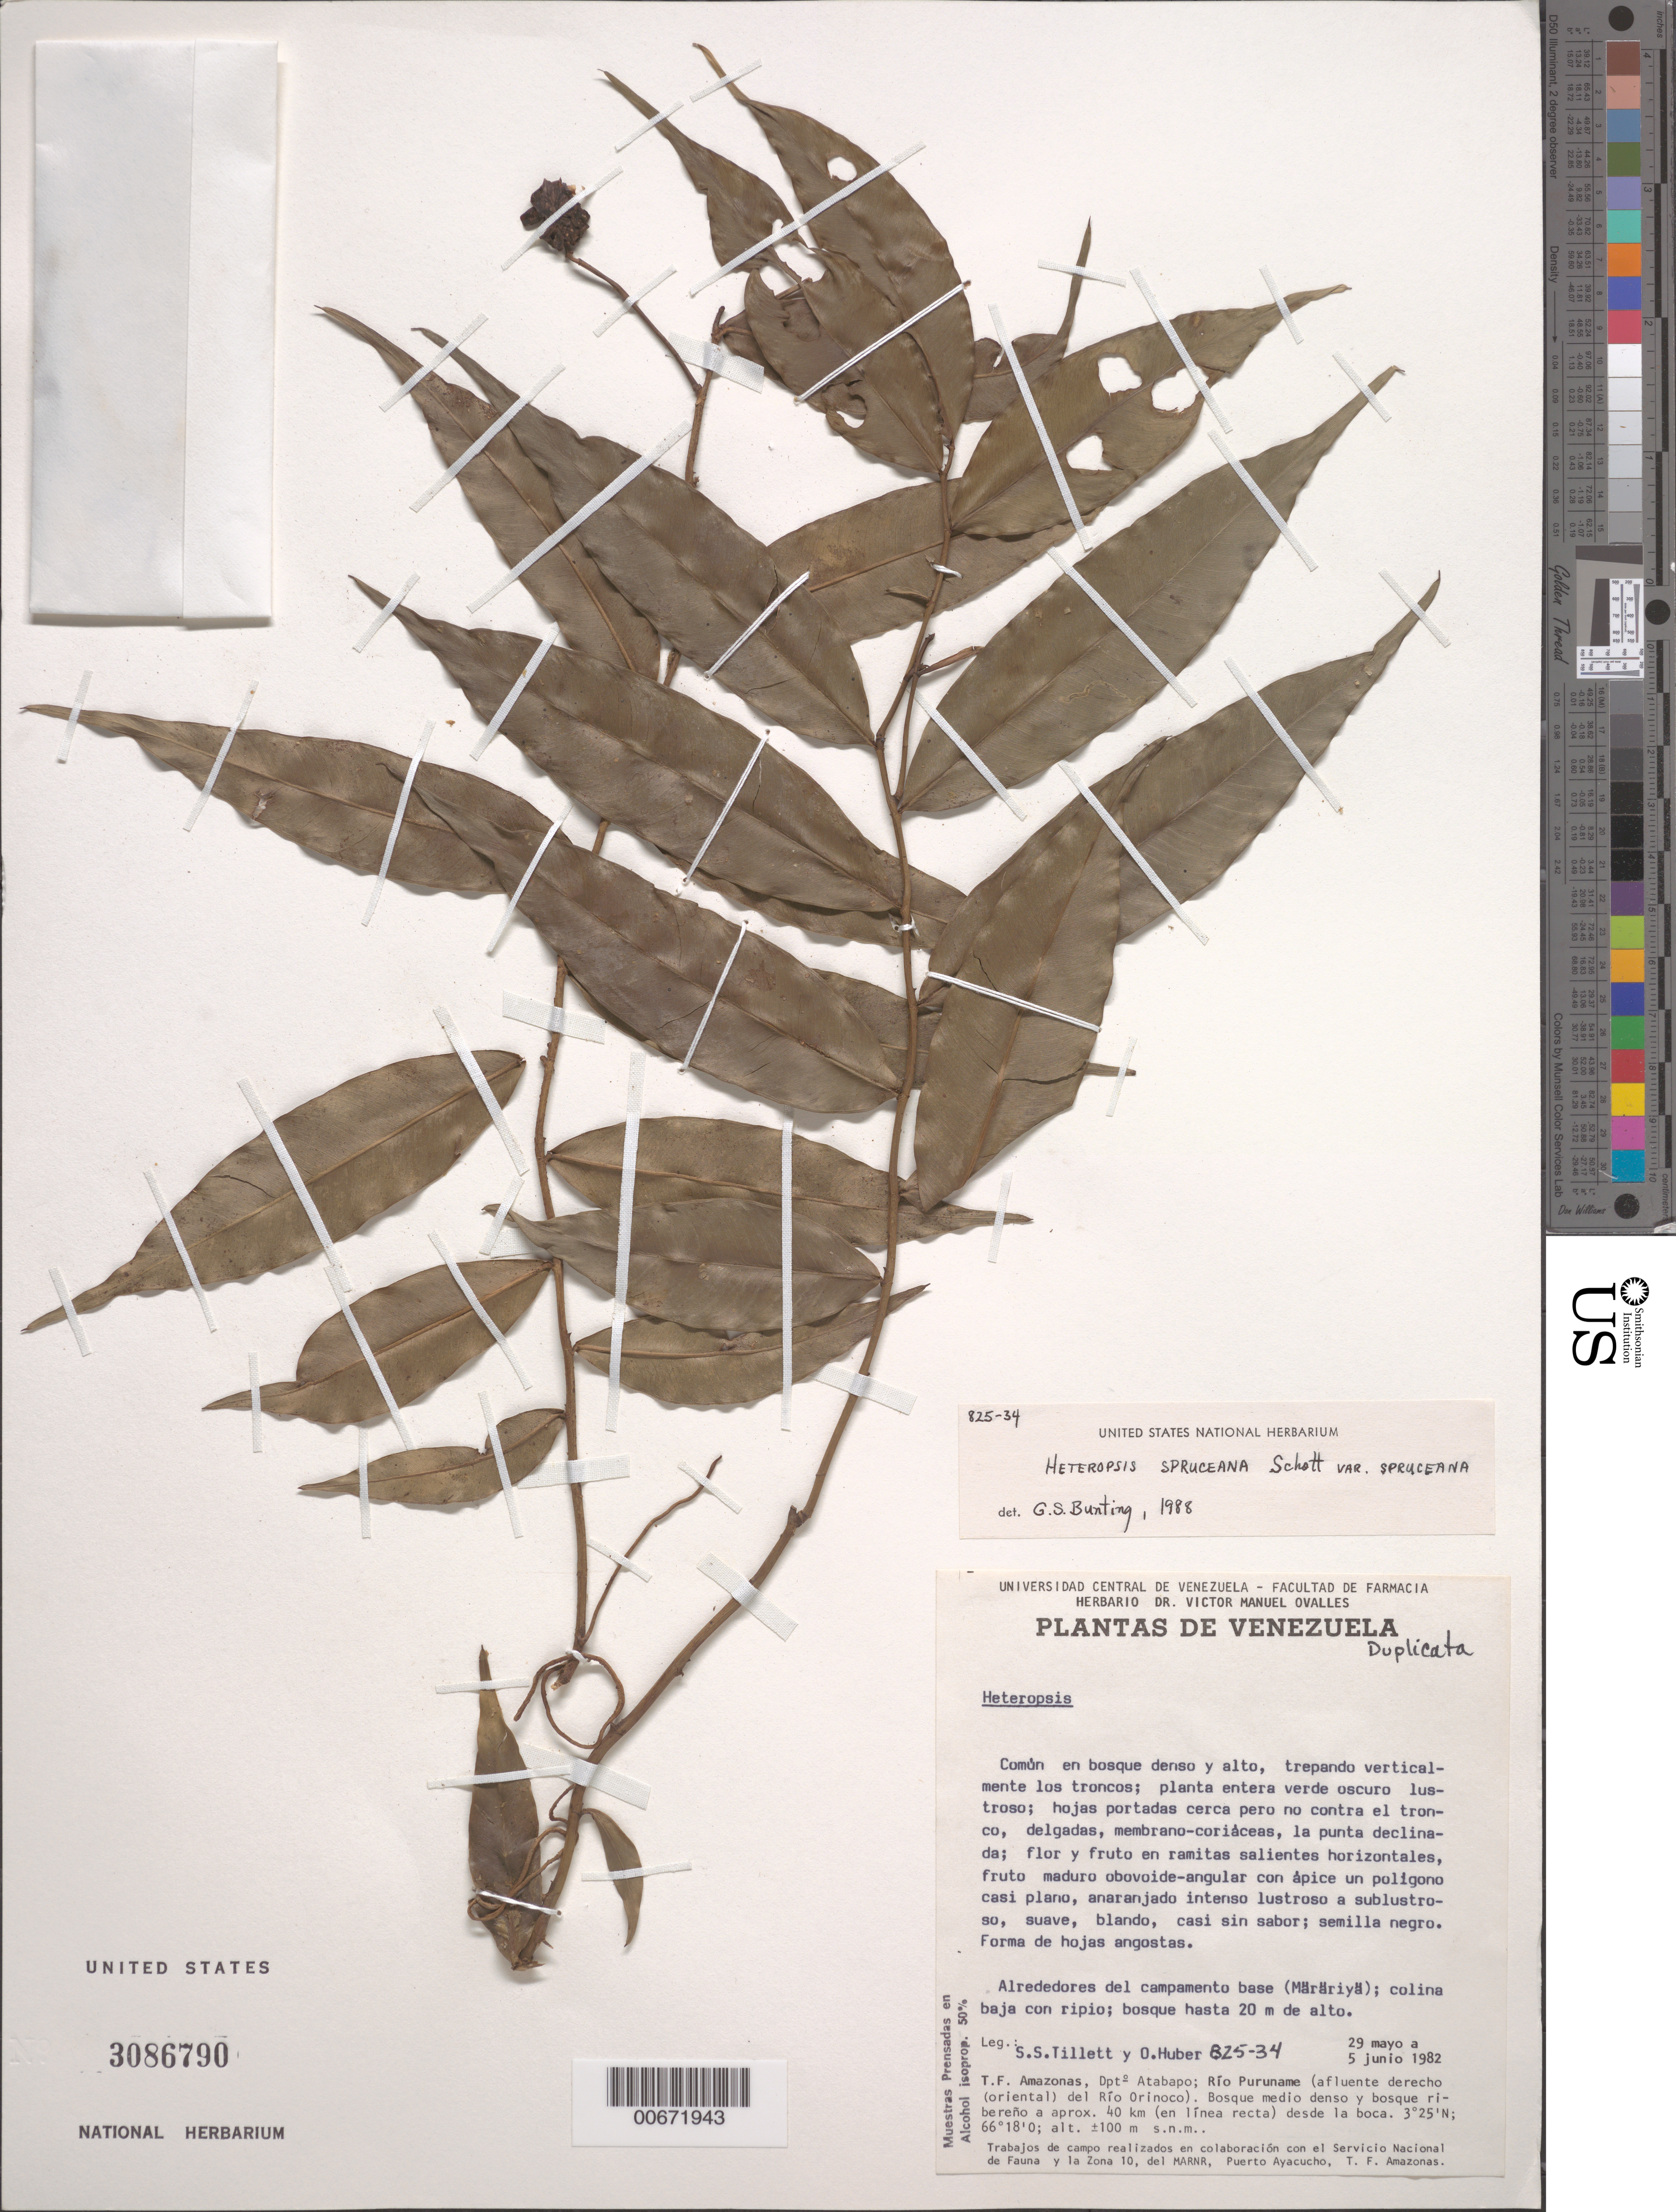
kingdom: Plantae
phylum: Tracheophyta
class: Liliopsida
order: Alismatales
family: Araceae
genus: Heteropsis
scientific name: Heteropsis spruceana var. spruceana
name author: Schott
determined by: Bunting, G. S.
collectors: S. S. Tillett & O. Huber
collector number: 825 34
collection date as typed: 29-May-82 to 5-Jun-82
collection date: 1982-05-29/1982-06-05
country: Venezuela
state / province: Amazonas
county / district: Atabapo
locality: Río Puruname, flowing to the right of Río Orinoco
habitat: Around base camp- Märäriyä; hill with debris; forest 20 m tall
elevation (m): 20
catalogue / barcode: US 3086790